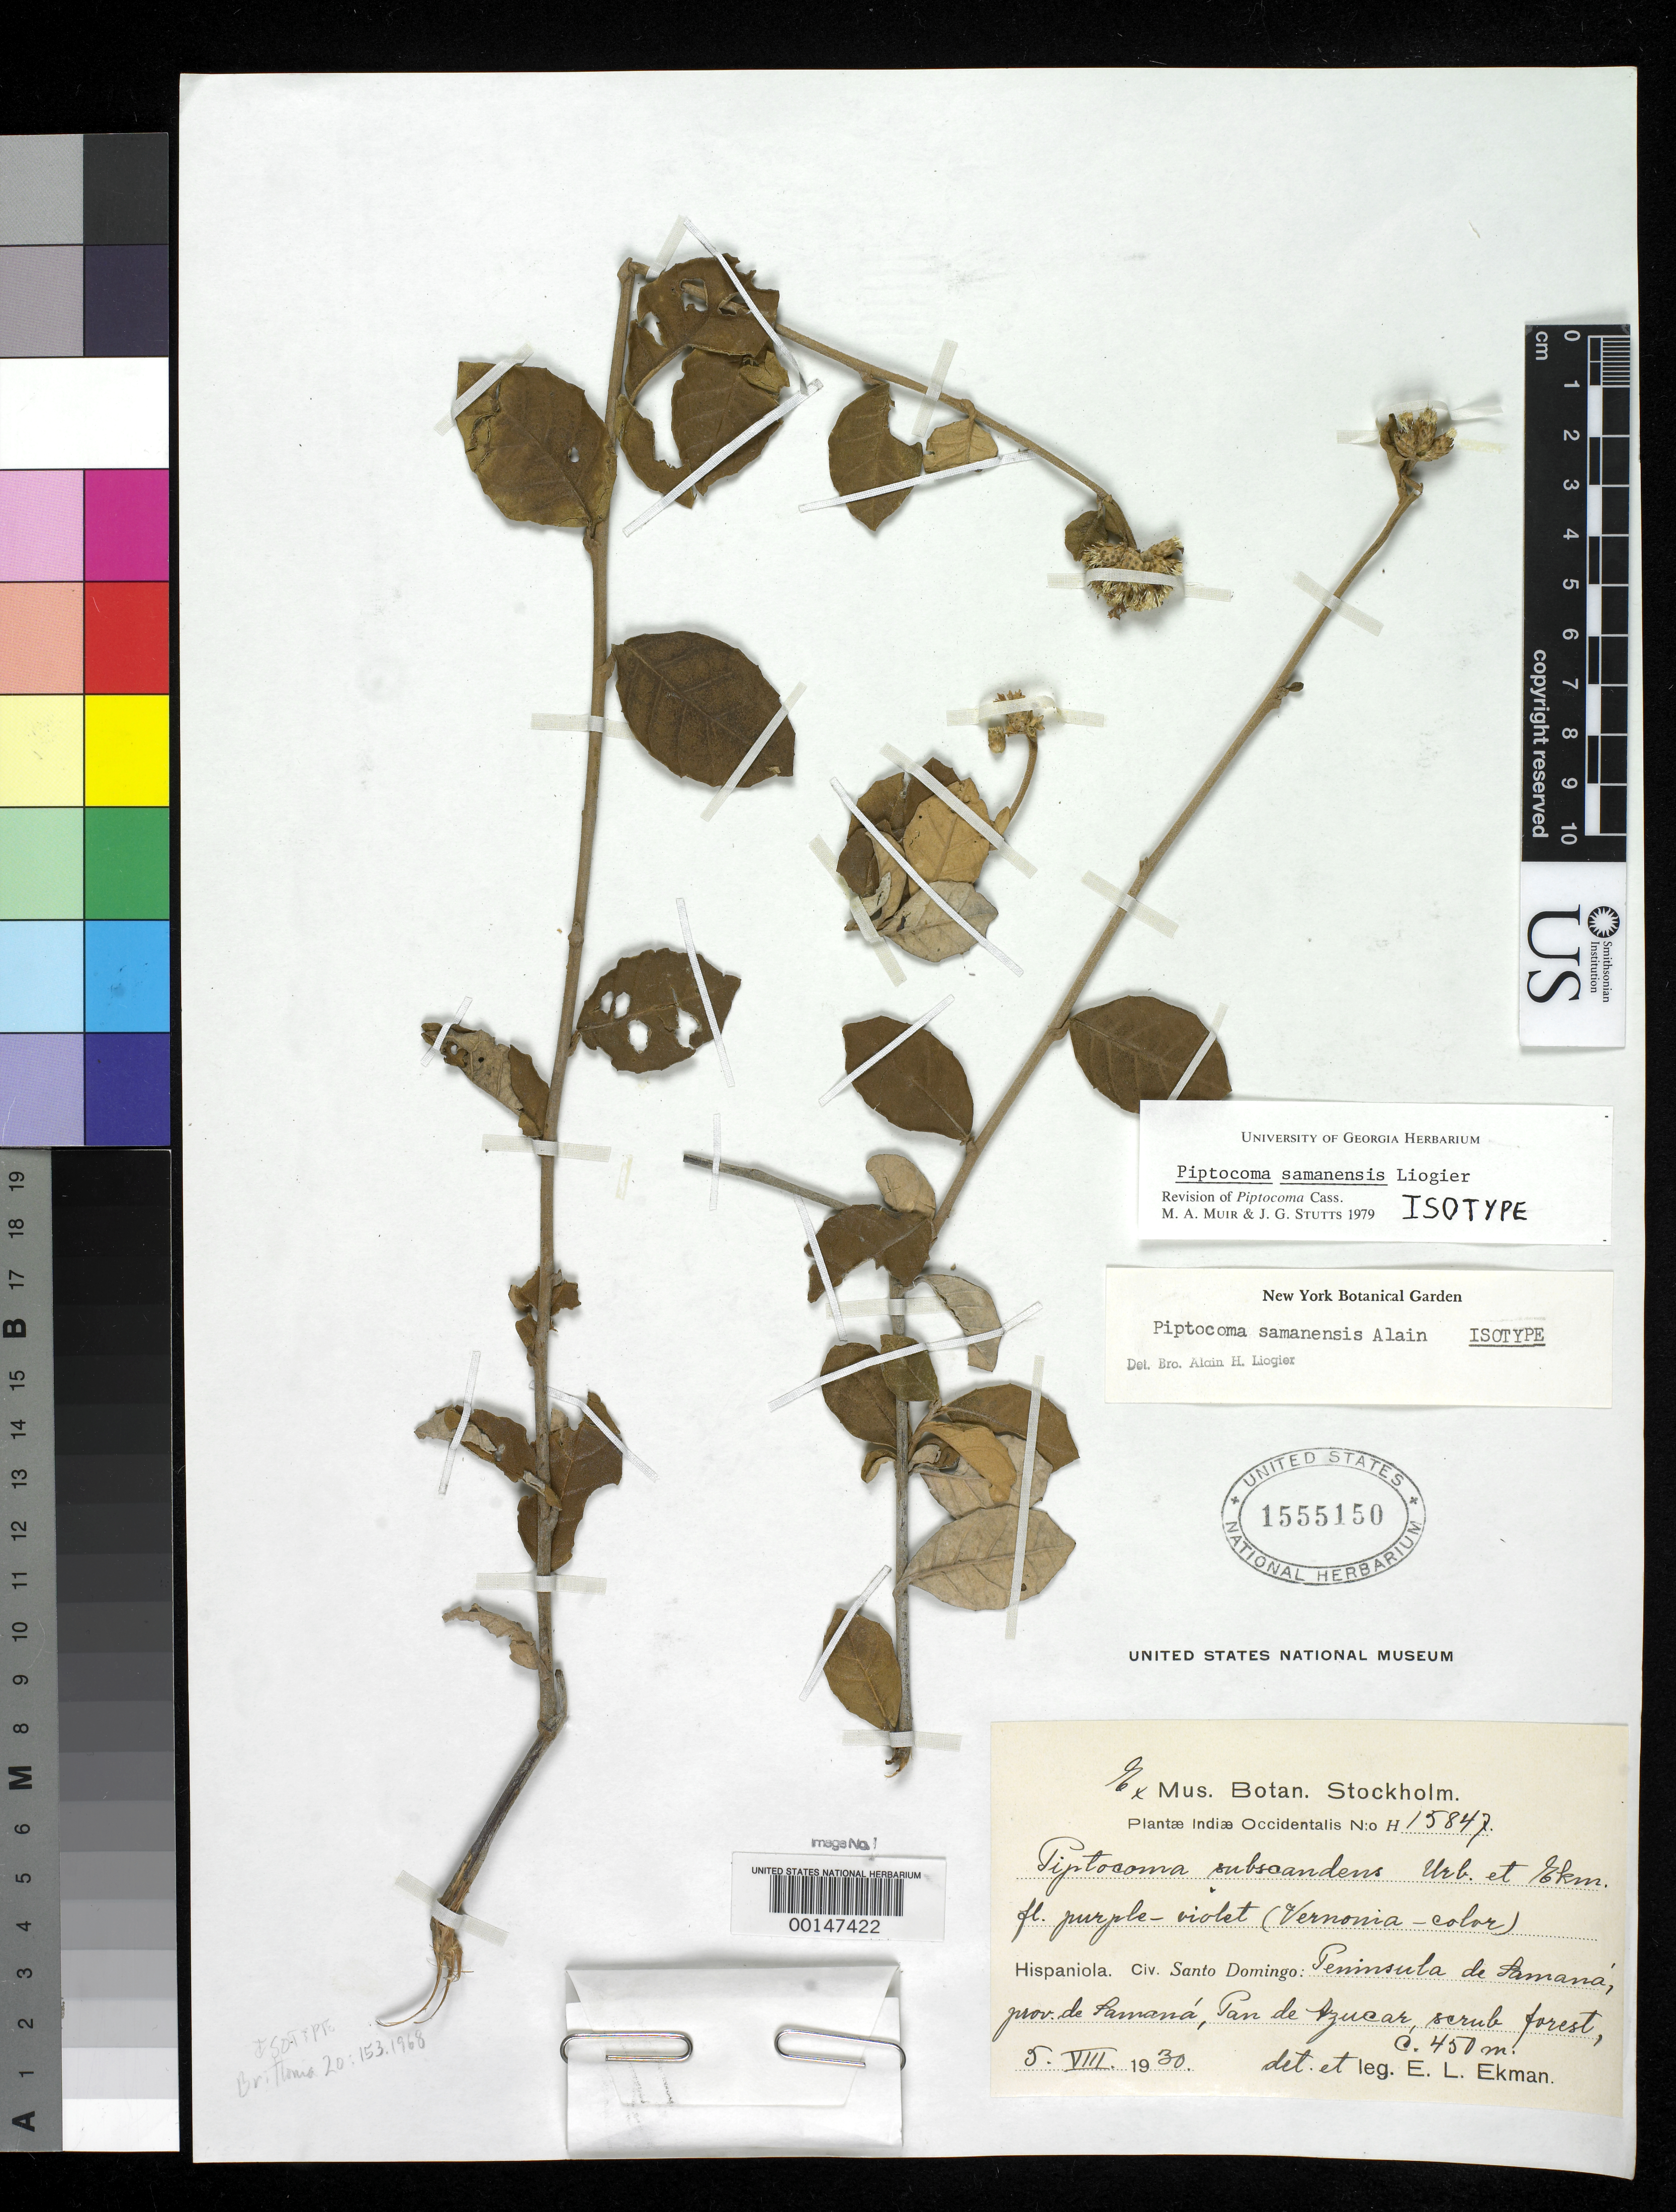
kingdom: Plantae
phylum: Tracheophyta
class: Magnoliopsida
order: Asterales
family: Asteraceae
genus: Piptocoma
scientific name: Piptocoma samanensis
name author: Alain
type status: Isotype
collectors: E. L. Ekman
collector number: H 15847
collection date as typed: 05 Aug 1930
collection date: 1930-08-05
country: Dominican Republic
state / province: Samaná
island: Hispaniola Island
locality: Civ. Santo Domingo, Peninsula de Samana.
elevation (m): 450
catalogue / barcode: US 1555150